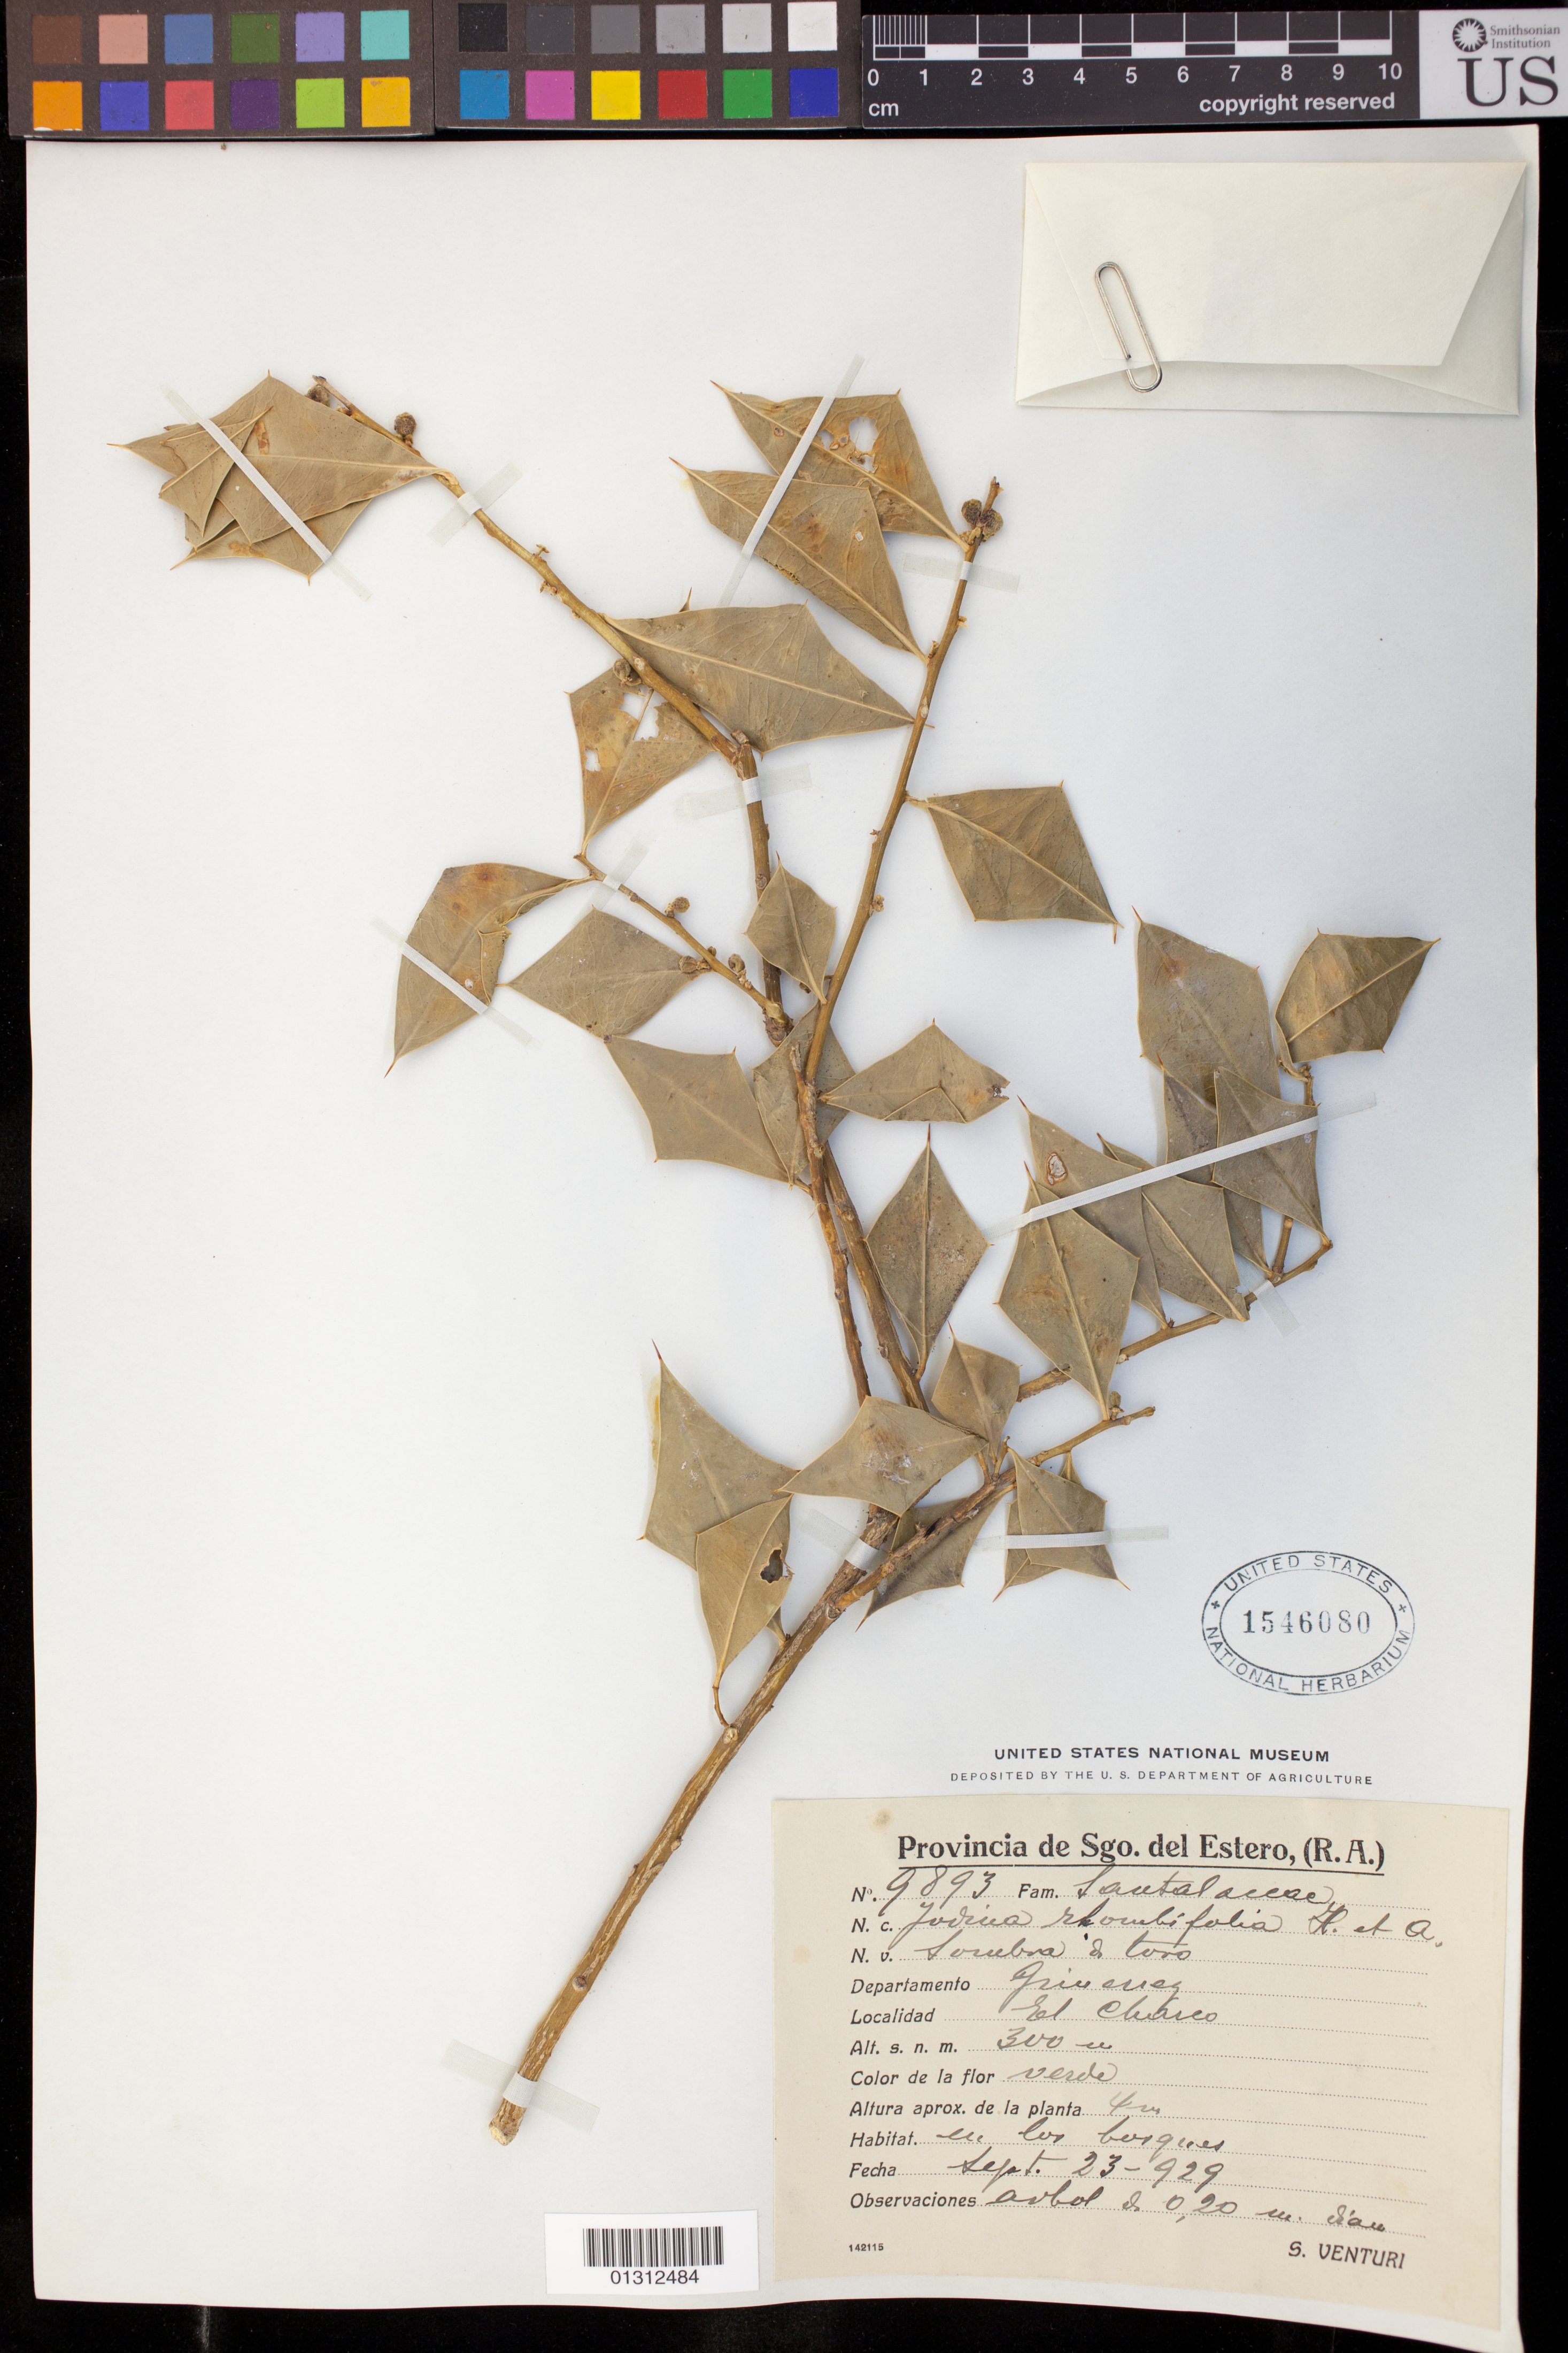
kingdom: Plantae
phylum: Tracheophyta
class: Magnoliopsida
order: Santalales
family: Cervantesiaceae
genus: Jodina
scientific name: Jodina rhombifolia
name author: (Hook. & Arn.) Reissek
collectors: S. Venturi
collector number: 9893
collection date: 1929-09-23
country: Argentina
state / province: Santiago del Estero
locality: El Charco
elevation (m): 300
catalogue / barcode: US 1546080